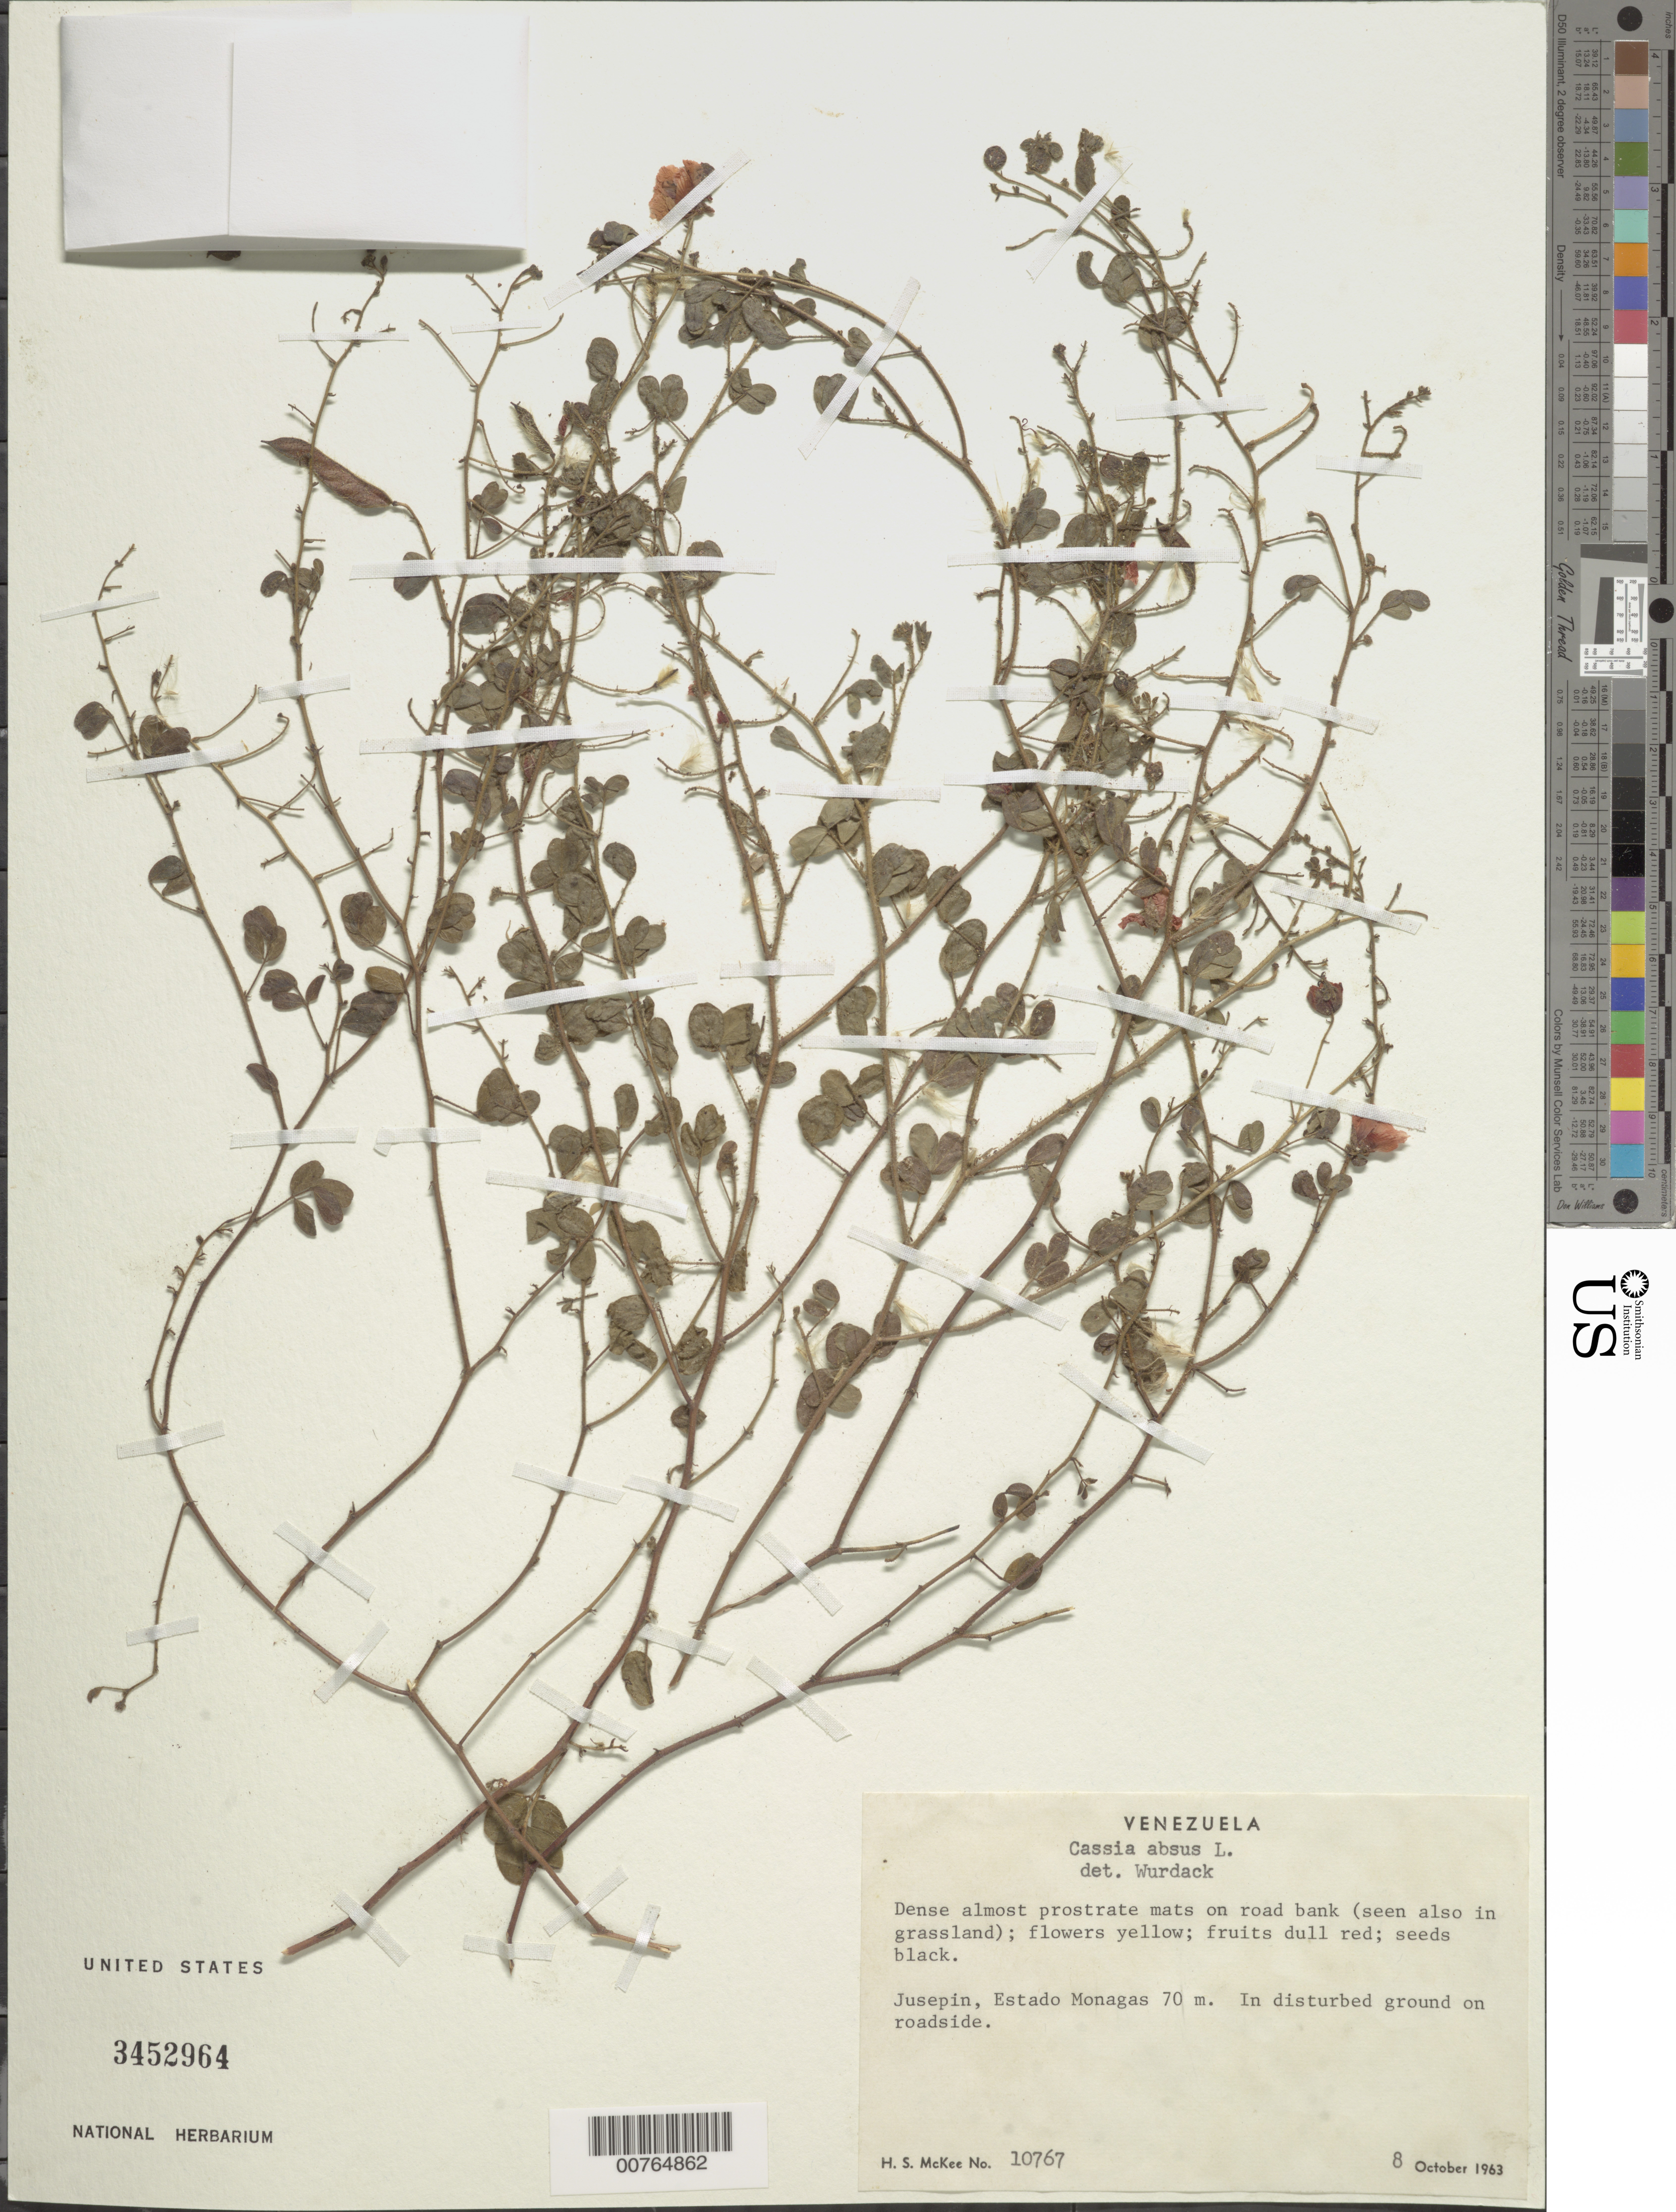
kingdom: Plantae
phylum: Tracheophyta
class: Magnoliopsida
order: Fabales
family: Fabaceae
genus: Chamaecrista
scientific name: Chamaecrista fagonioides var. fagonioides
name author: (Vogel) H.S. Irwin & Barneby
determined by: Souza, A. O.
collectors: H. S. MacKee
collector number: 10767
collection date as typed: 08 Oct 1963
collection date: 1963-10-08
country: Venezuela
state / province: Monagas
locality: WNW of Jusepin.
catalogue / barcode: US 3452964